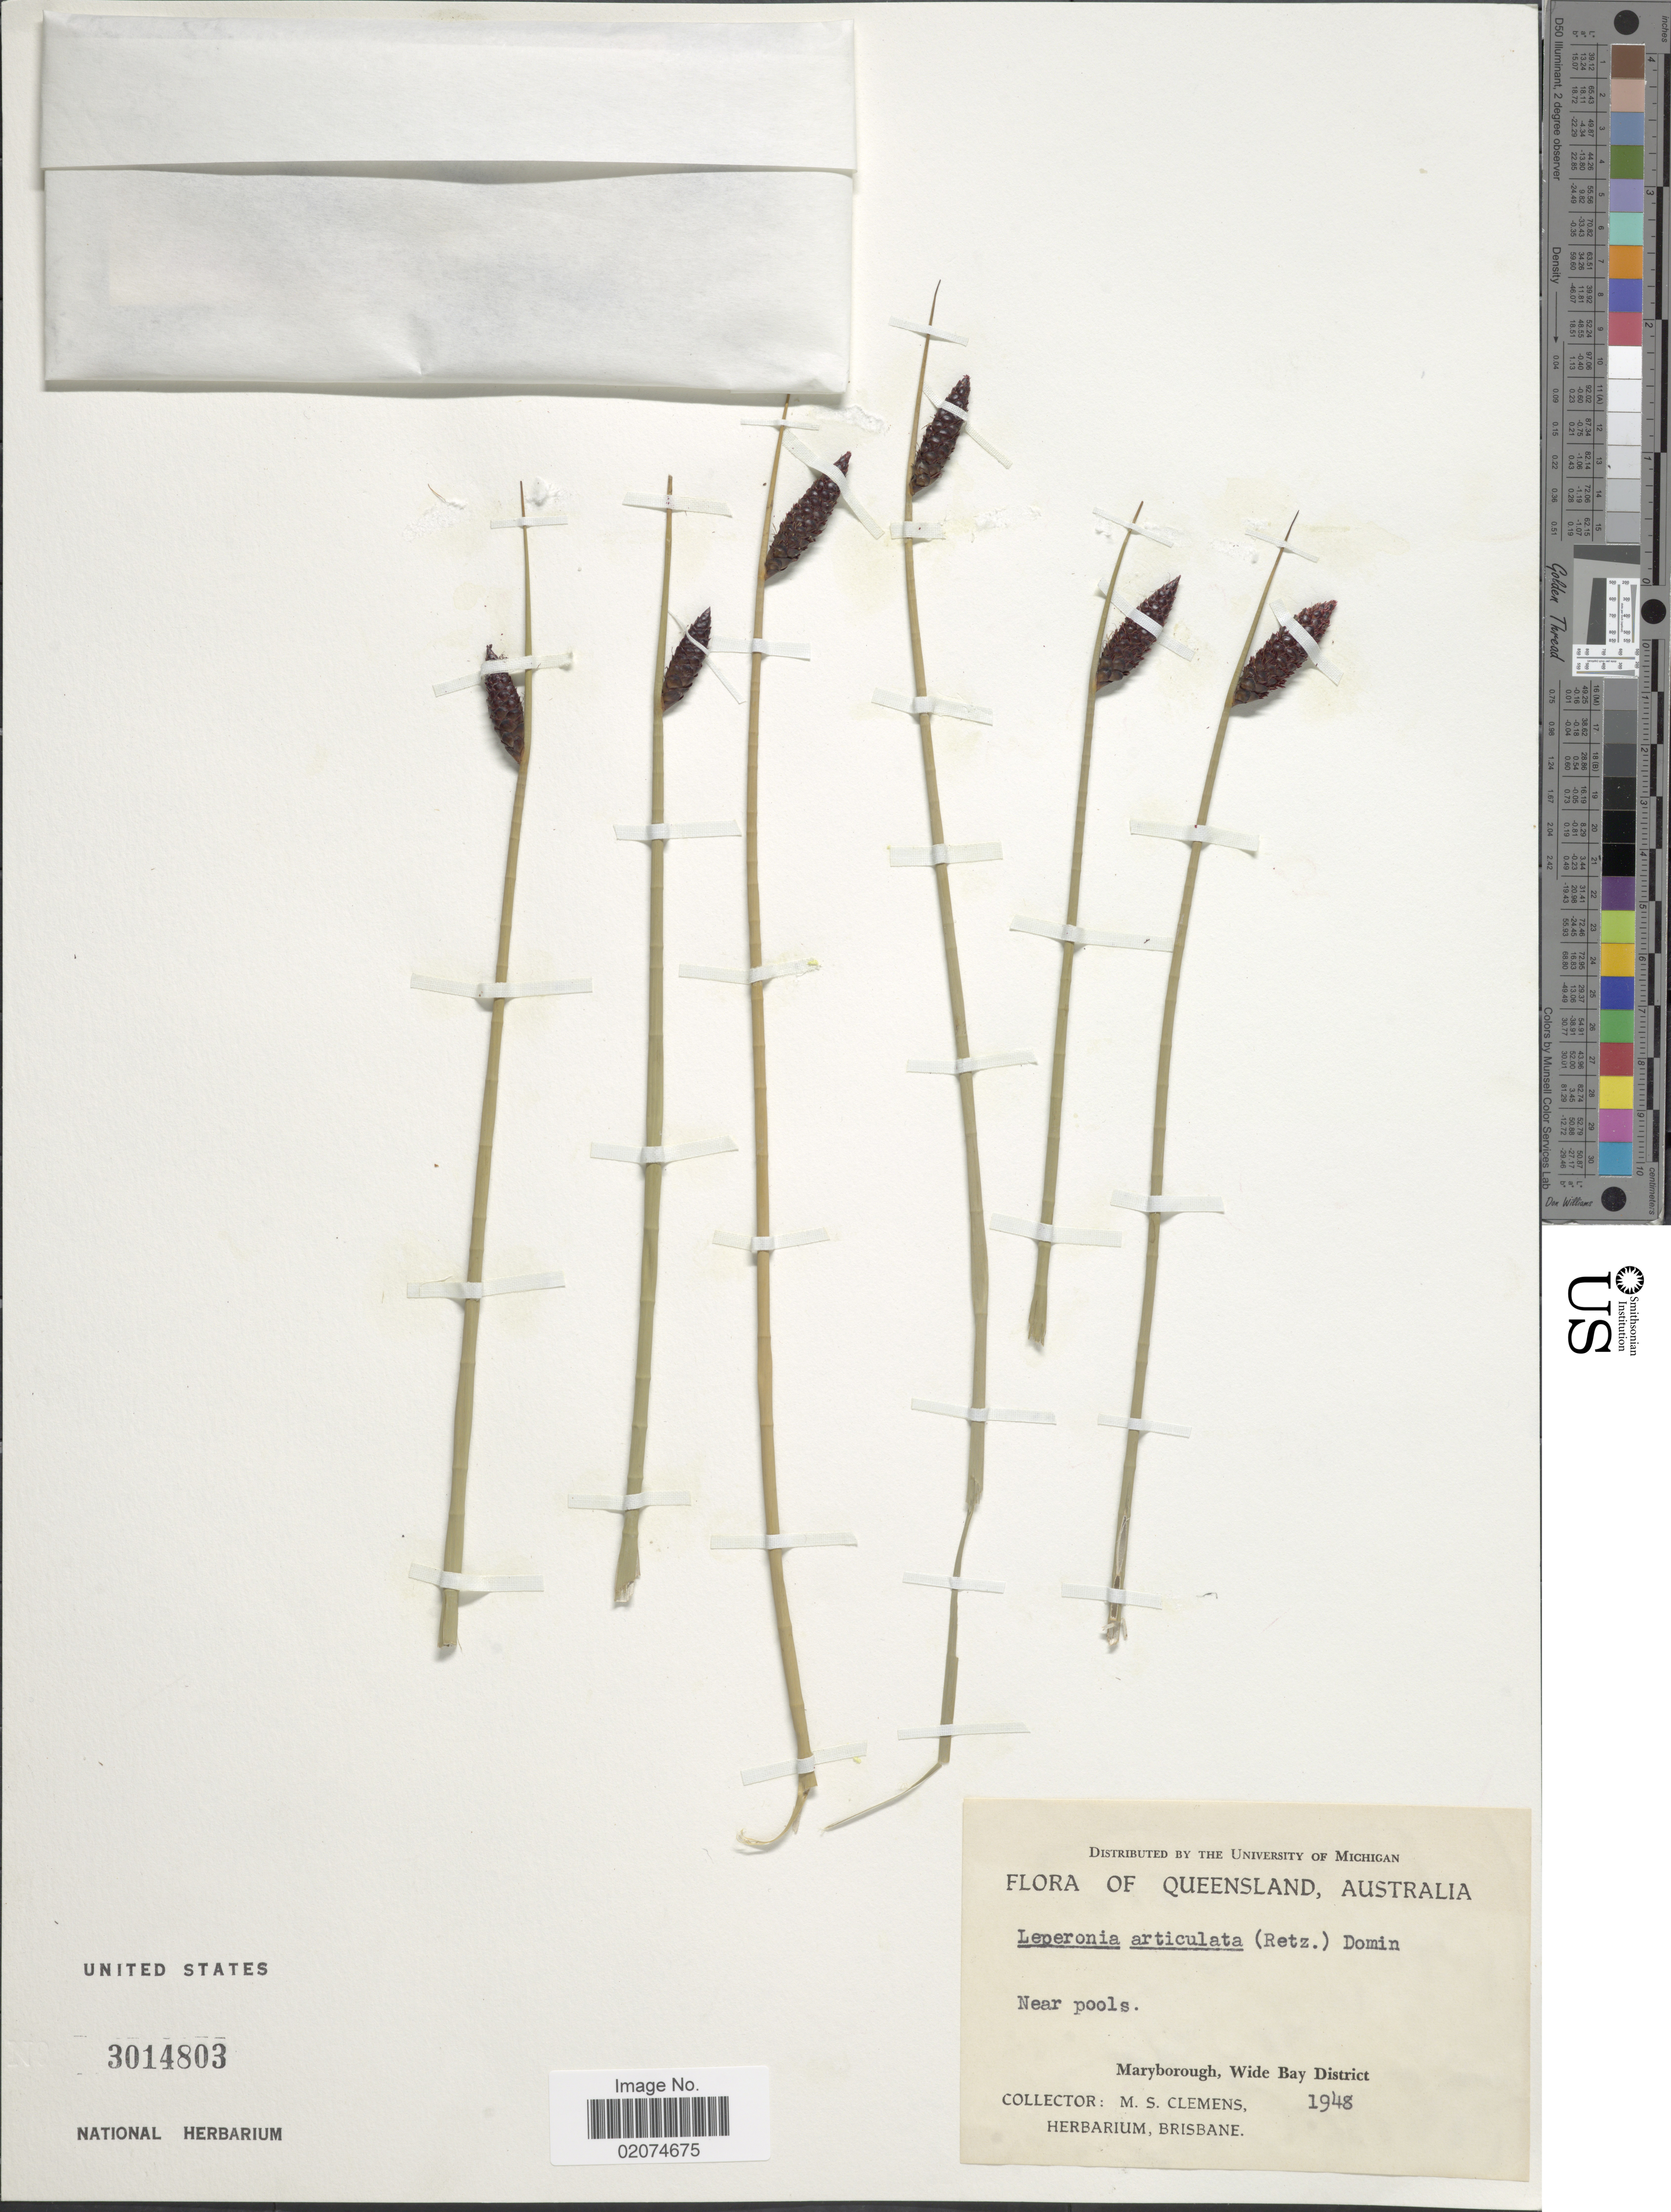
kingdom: Plantae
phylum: Tracheophyta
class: Liliopsida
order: Poales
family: Cyperaceae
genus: Lepironia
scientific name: Lepironia articulata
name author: (Retz.) Domin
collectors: M. S. Clemens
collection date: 1948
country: Australia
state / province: Queensland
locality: Queensland, Australia. near pools. Maryborough, Wide Bay District.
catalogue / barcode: US 3014803